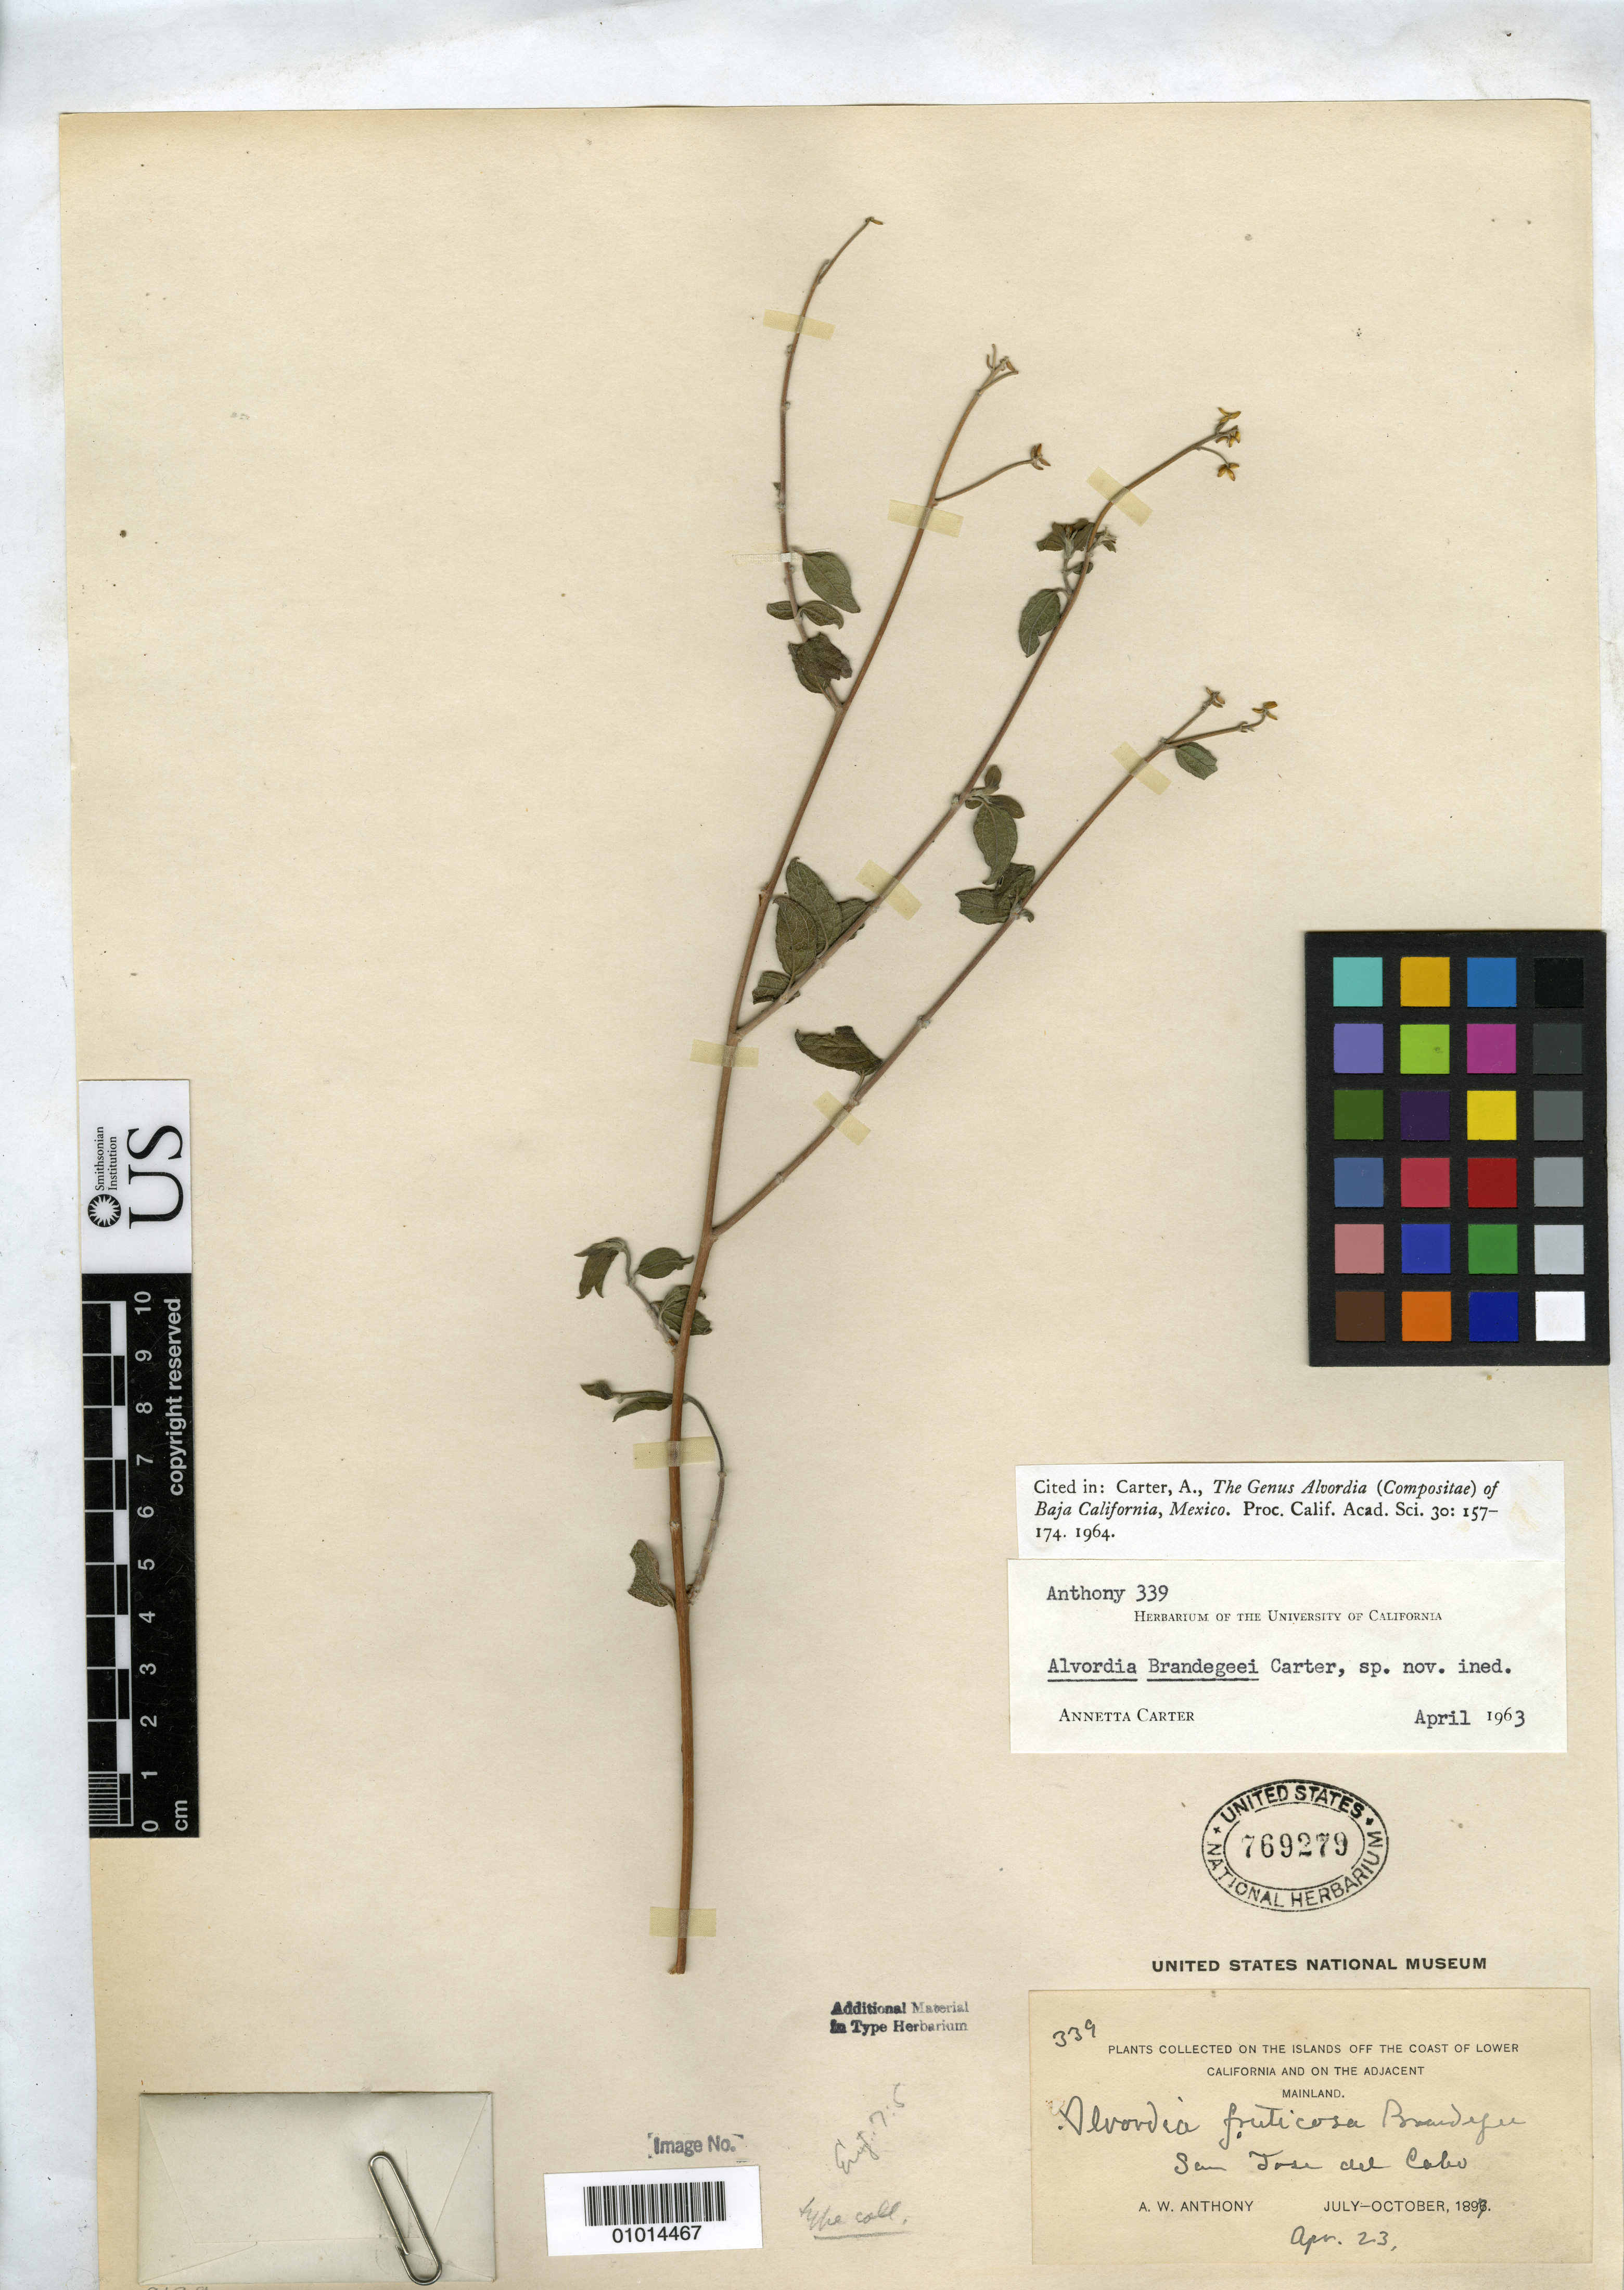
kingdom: Plantae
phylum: Tracheophyta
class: Magnoliopsida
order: Asterales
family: Asteraceae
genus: Alvordia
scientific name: Alvordia fruticosa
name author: Brandegee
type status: Type Collection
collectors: A. W. Anthony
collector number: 339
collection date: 1897-07/1897-10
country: Mexico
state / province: Baja California Sur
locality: Islands off the coast of lower California and on the adjacent mainland. San Jose del Cabo.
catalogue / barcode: US 769279